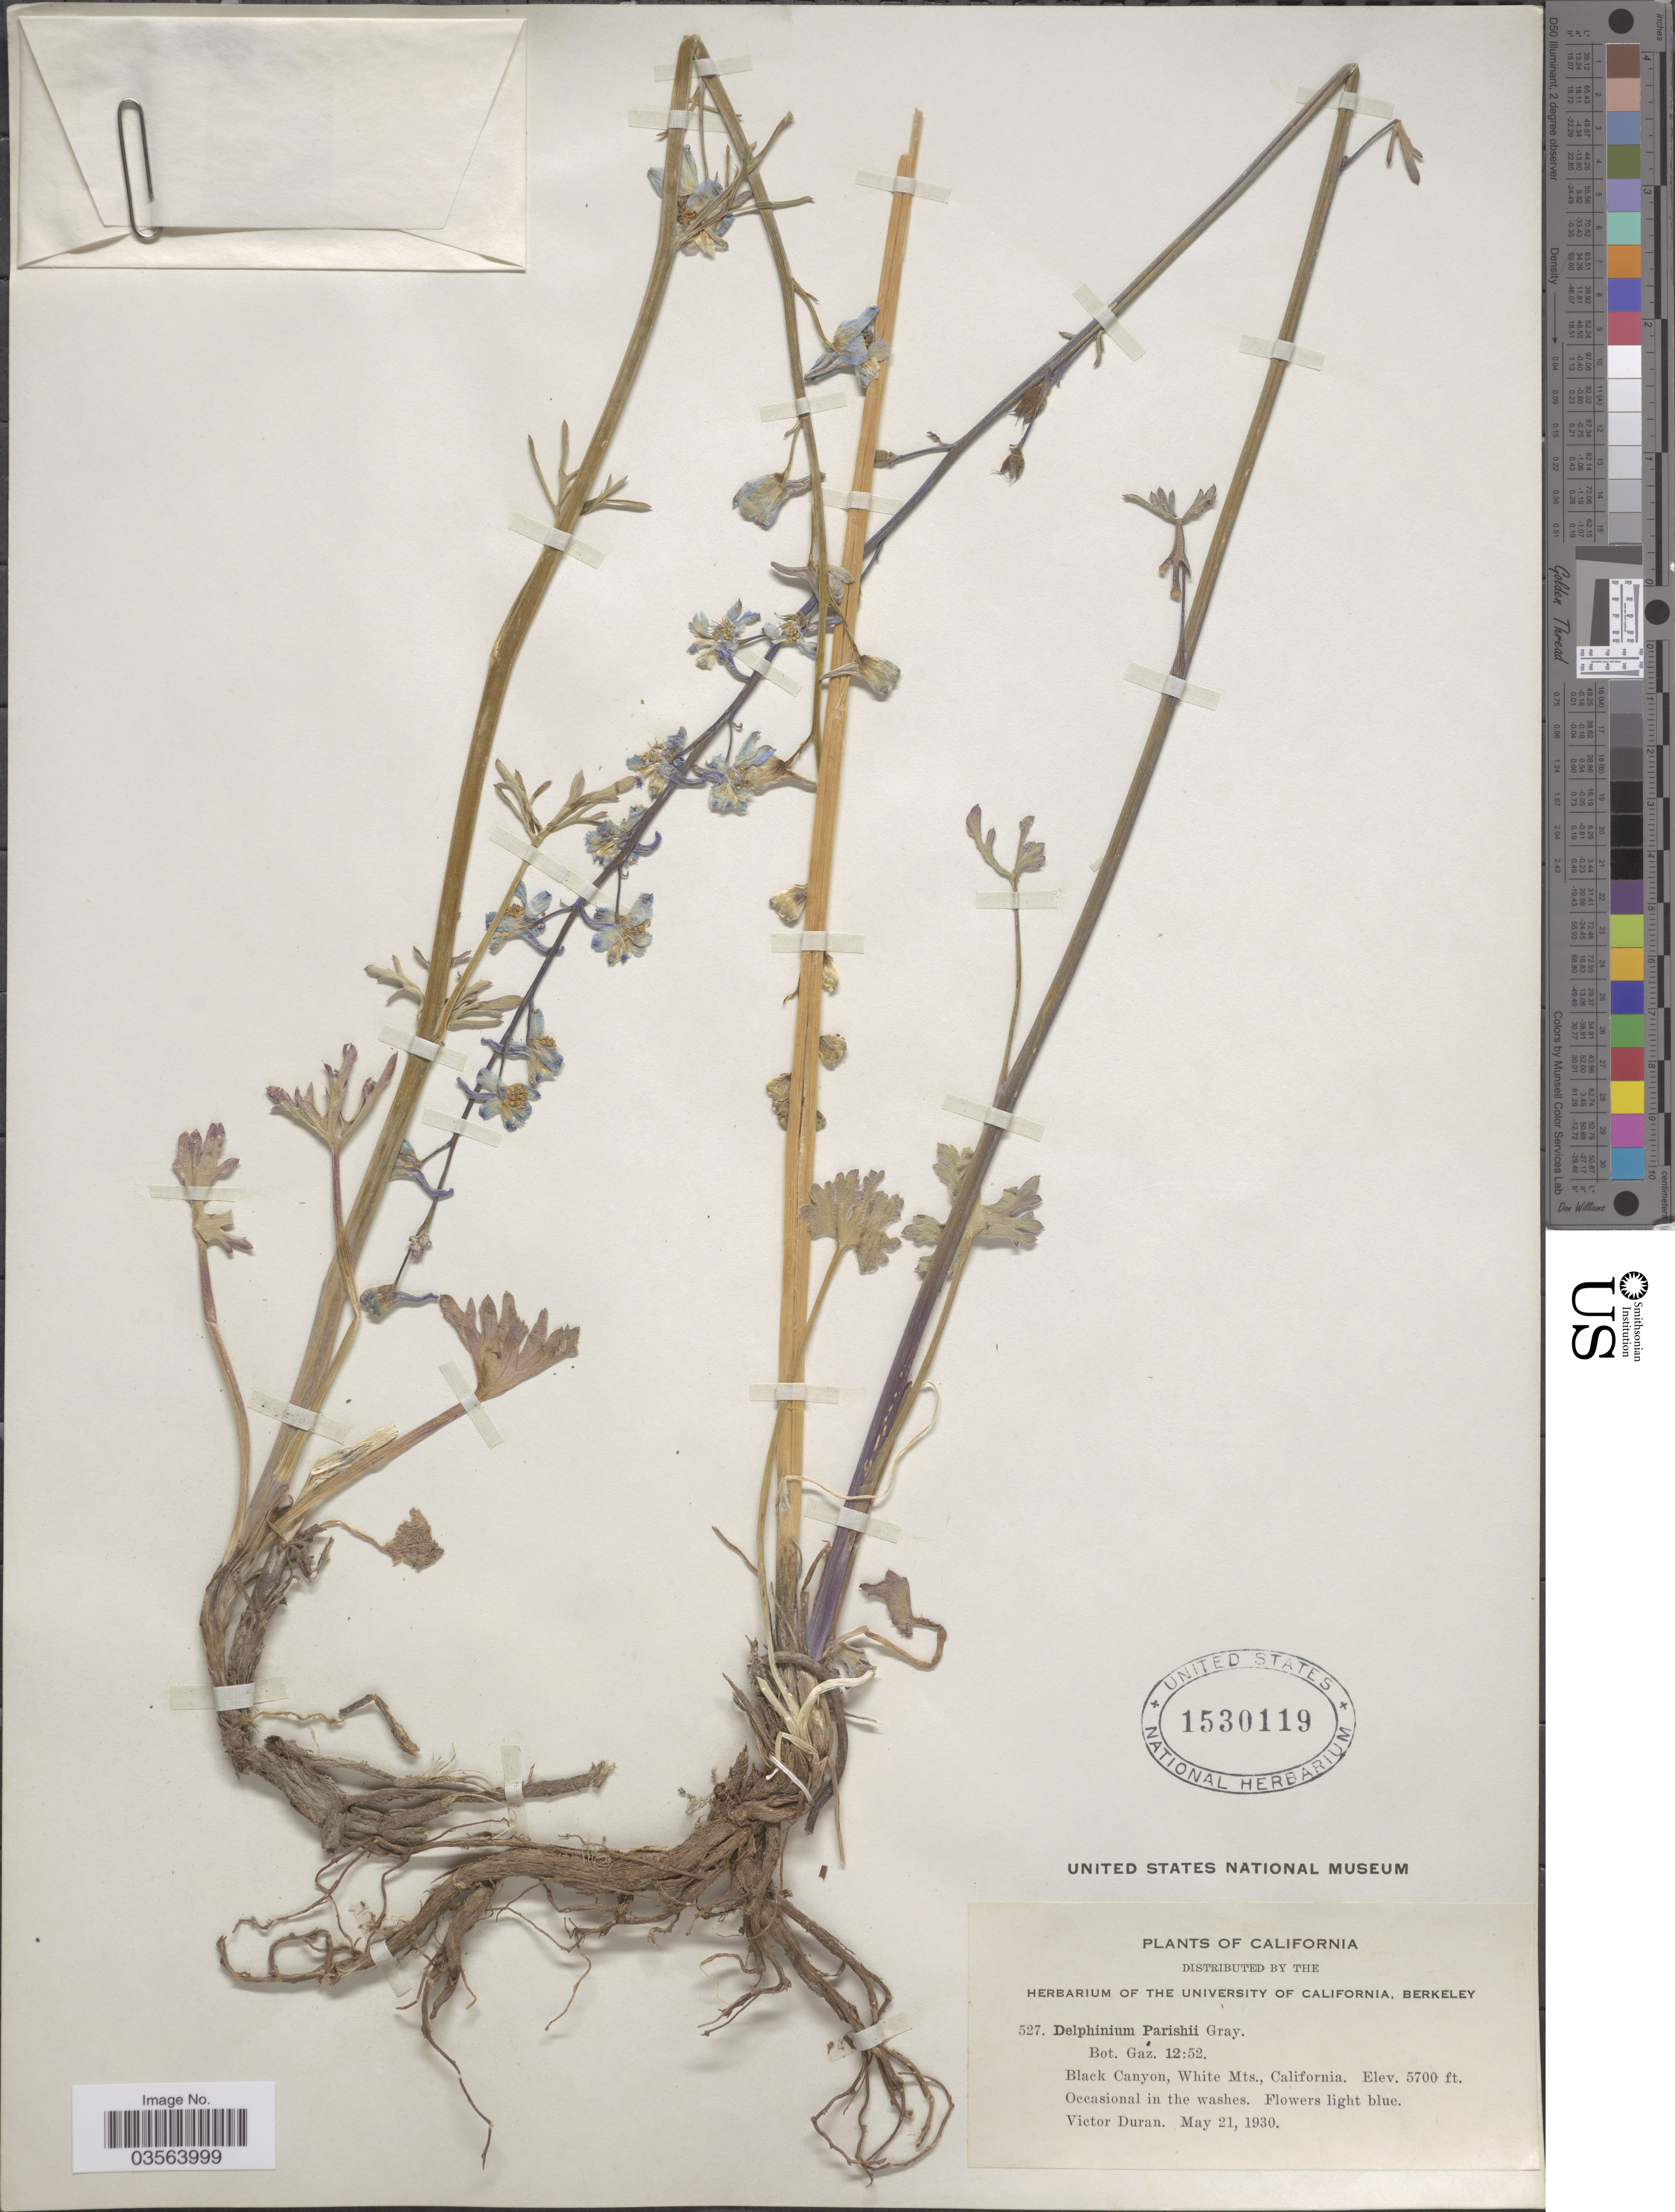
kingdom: Plantae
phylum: Tracheophyta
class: Magnoliopsida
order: Ranunculales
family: Ranunculaceae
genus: Delphinium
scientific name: Delphinium parishii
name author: A. Gray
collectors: V. Duran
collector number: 527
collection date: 1930-05-21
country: United States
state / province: California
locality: Black Canyon, White Mts.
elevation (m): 1737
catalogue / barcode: US 1530119